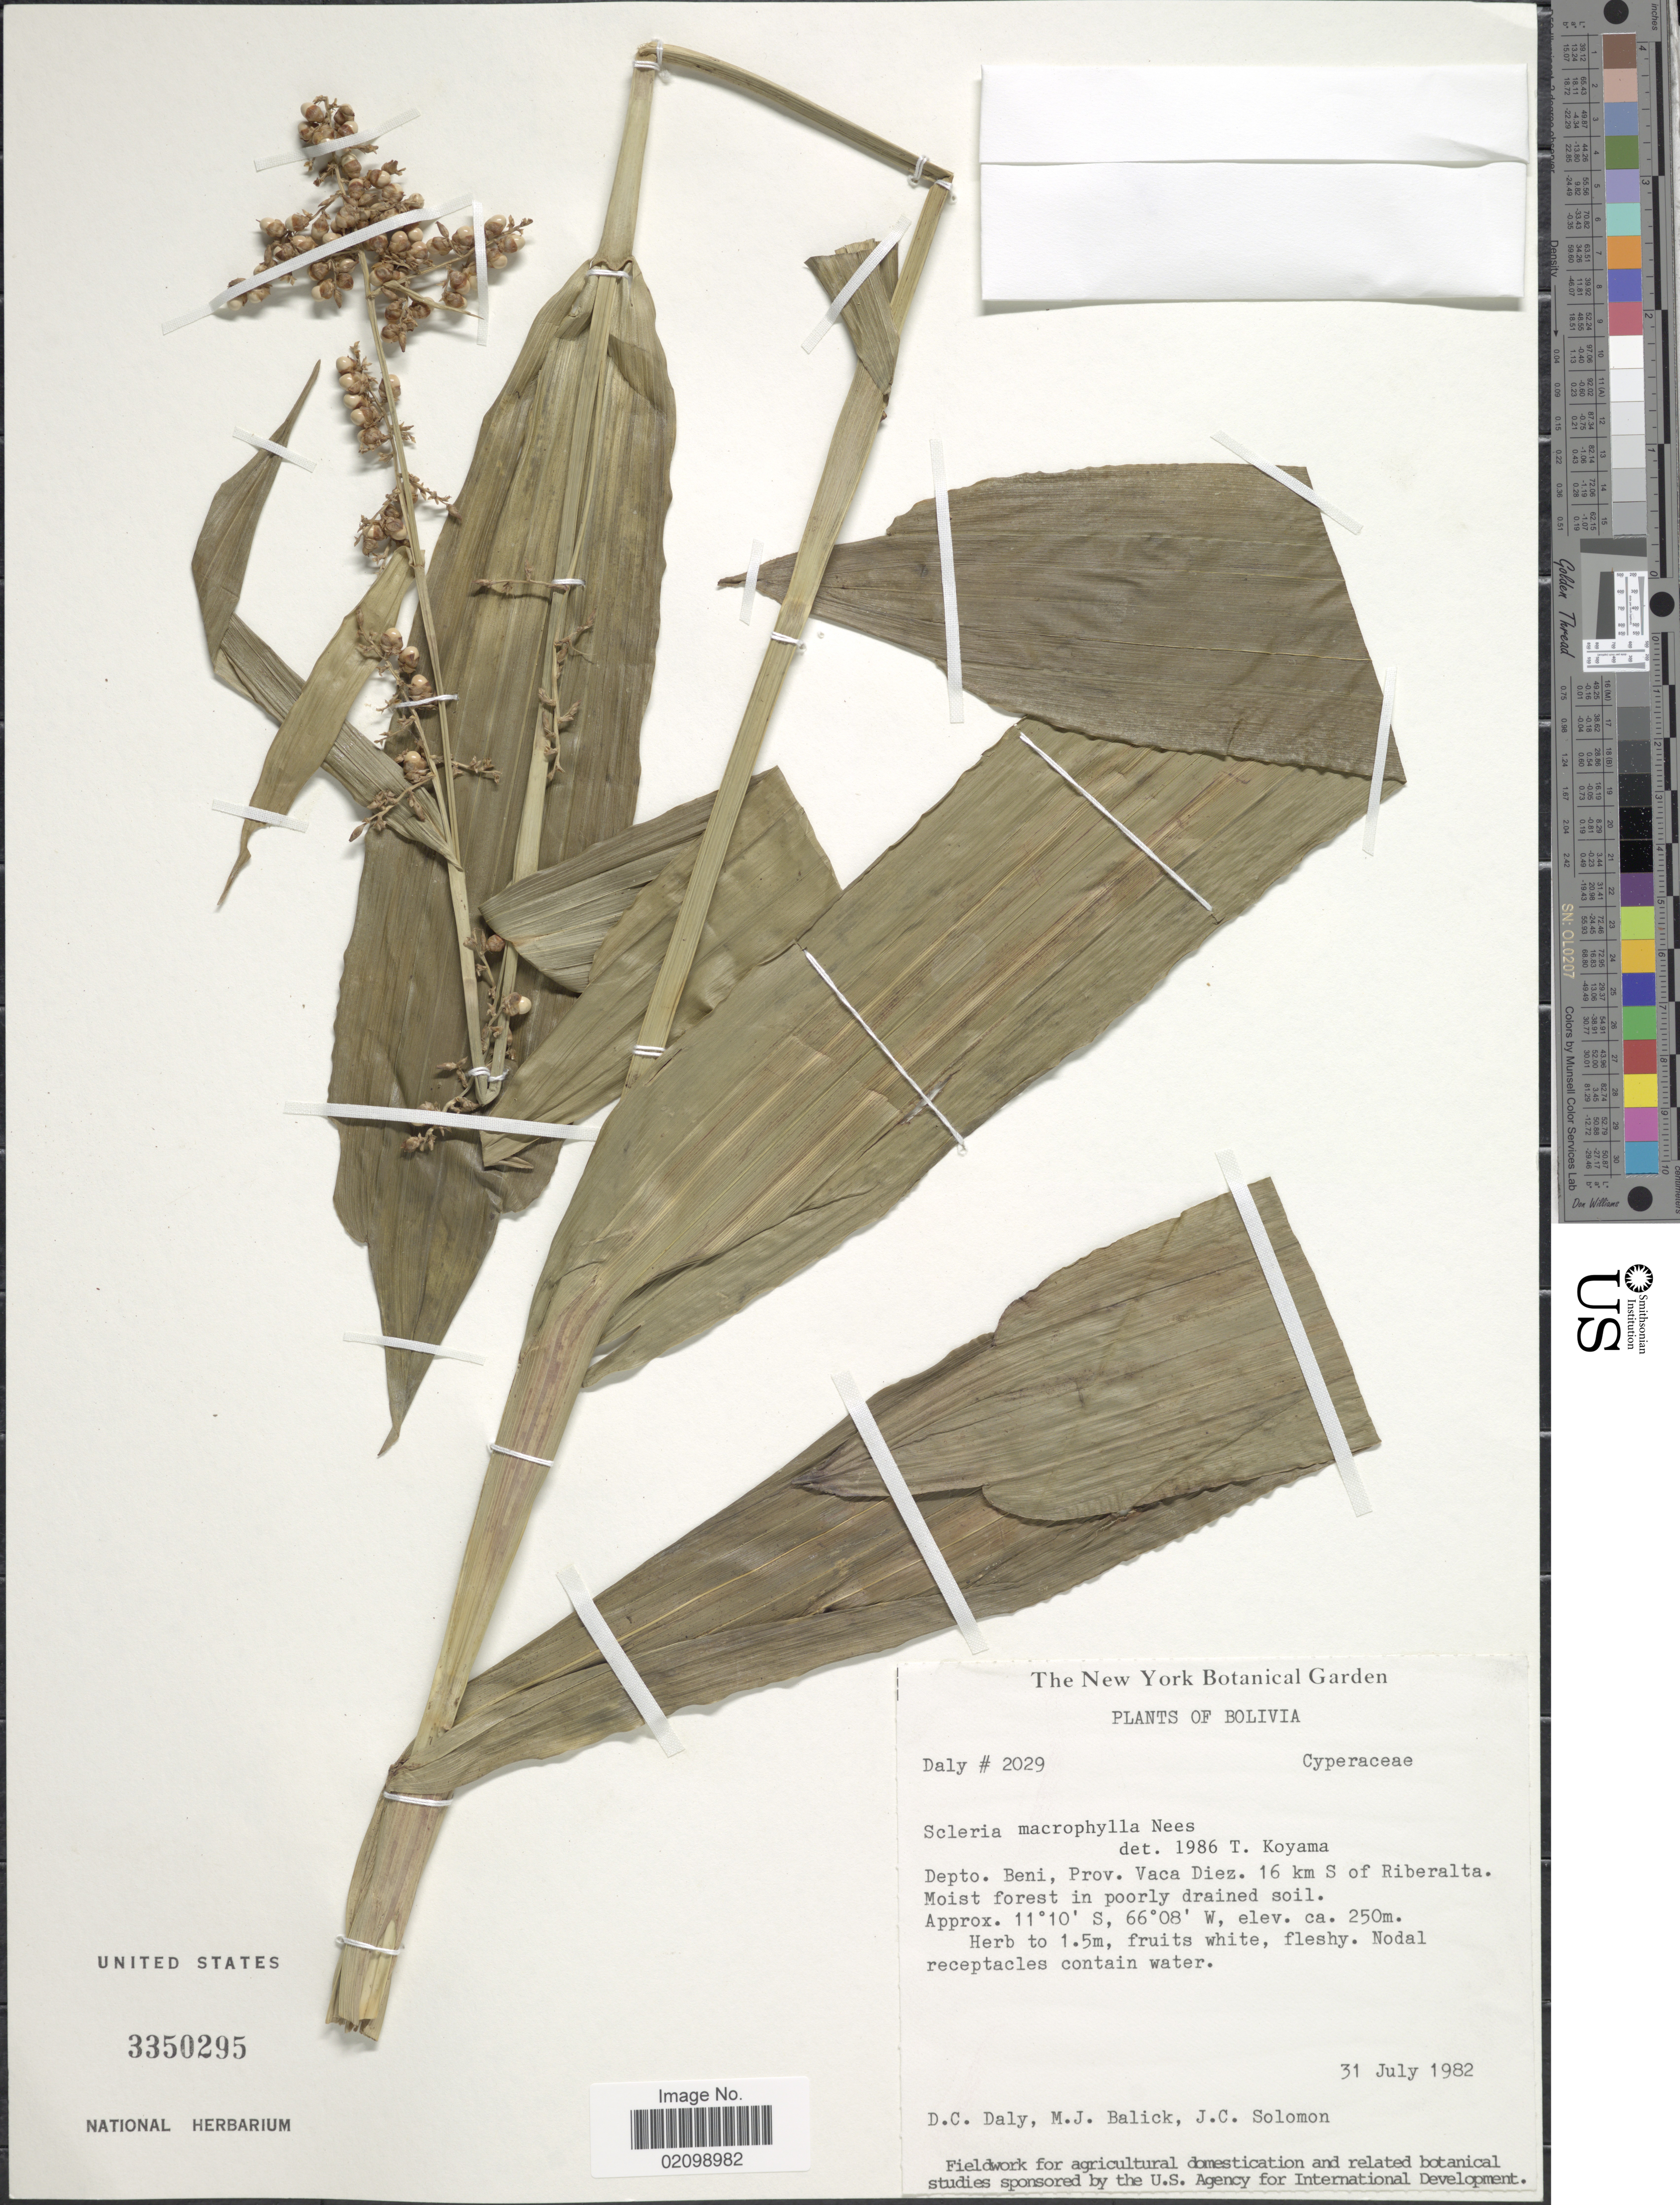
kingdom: Plantae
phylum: Tracheophyta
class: Liliopsida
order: Poales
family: Cyperaceae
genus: Scleria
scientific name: Scleria macrophylla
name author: J. Presl & C. Presl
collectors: D. C. Daly, M. J. Balick & J. C. Solomon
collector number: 2029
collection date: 1982-07-31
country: Bolivia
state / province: Beni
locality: Prov. Beni, Prov. Vaca Diaz, 16 km of Riberalta.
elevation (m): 250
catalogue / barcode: US 3350295